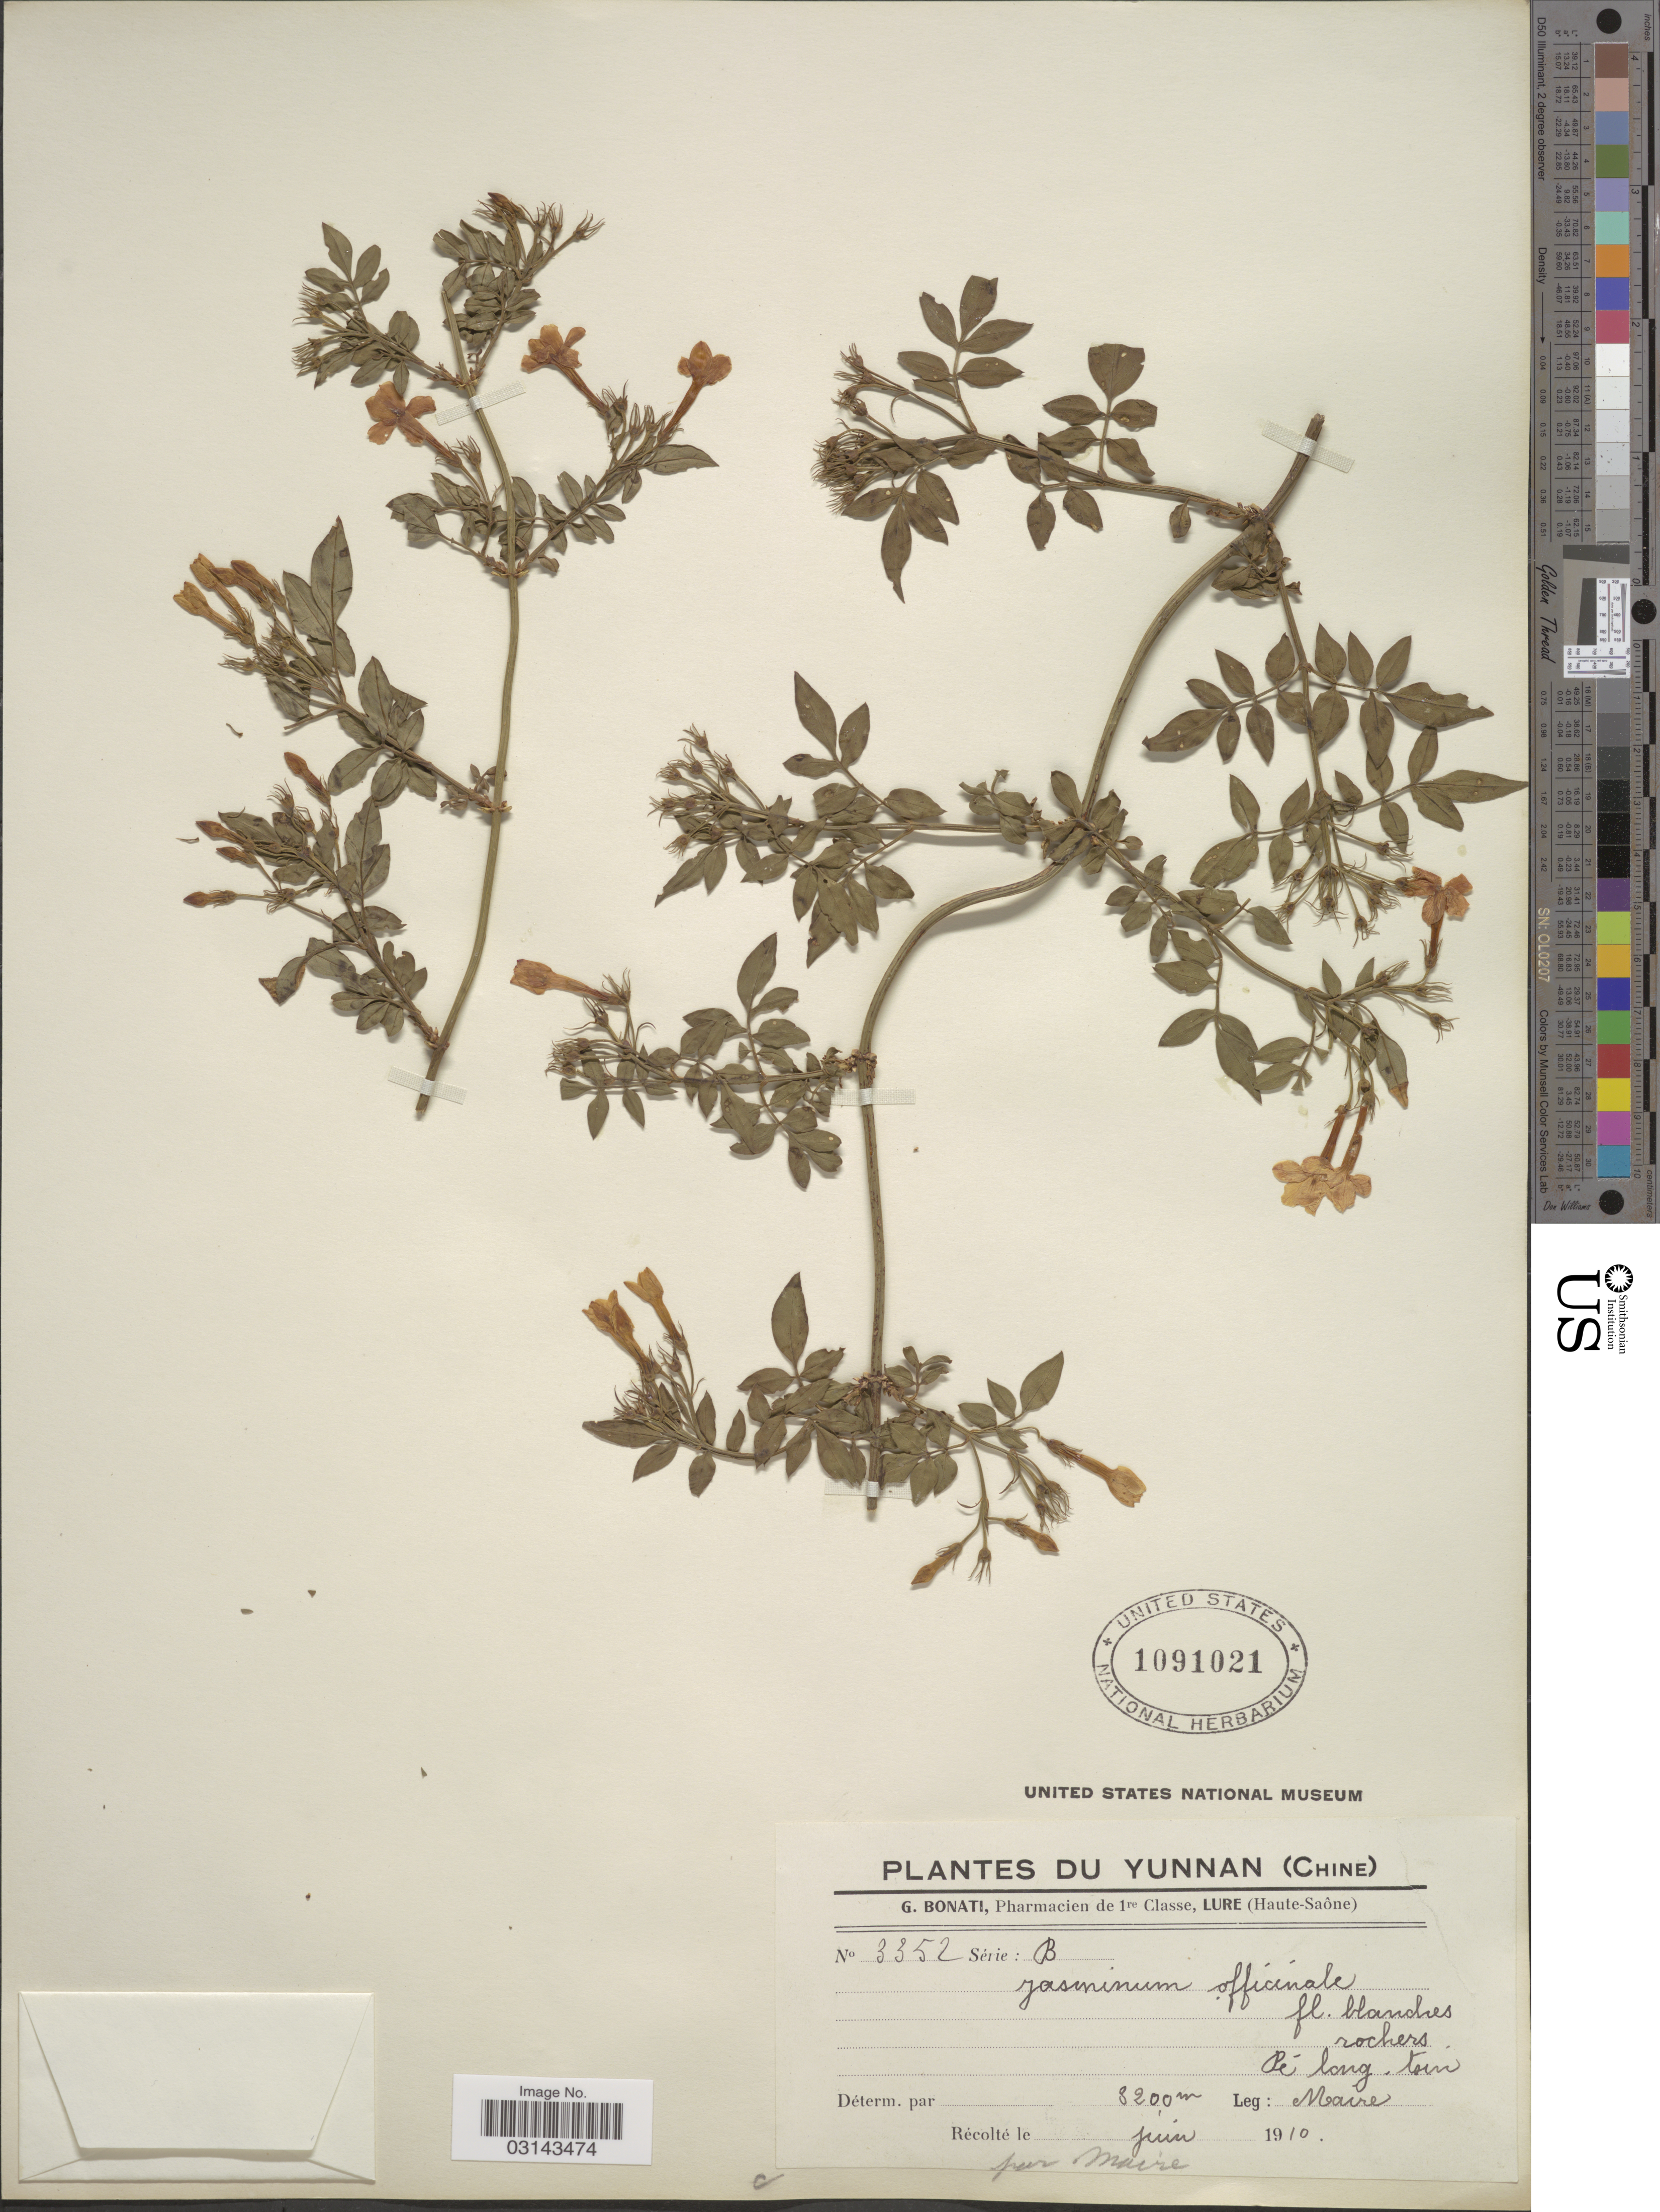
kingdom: Plantae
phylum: Tracheophyta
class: Magnoliopsida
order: Lamiales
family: Oleaceae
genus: Jasminum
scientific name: Jasminum officinale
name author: L.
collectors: Maire, --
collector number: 3352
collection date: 1910-06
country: China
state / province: Yunnan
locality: Pé long-tan.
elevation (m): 3200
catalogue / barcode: US 1091021